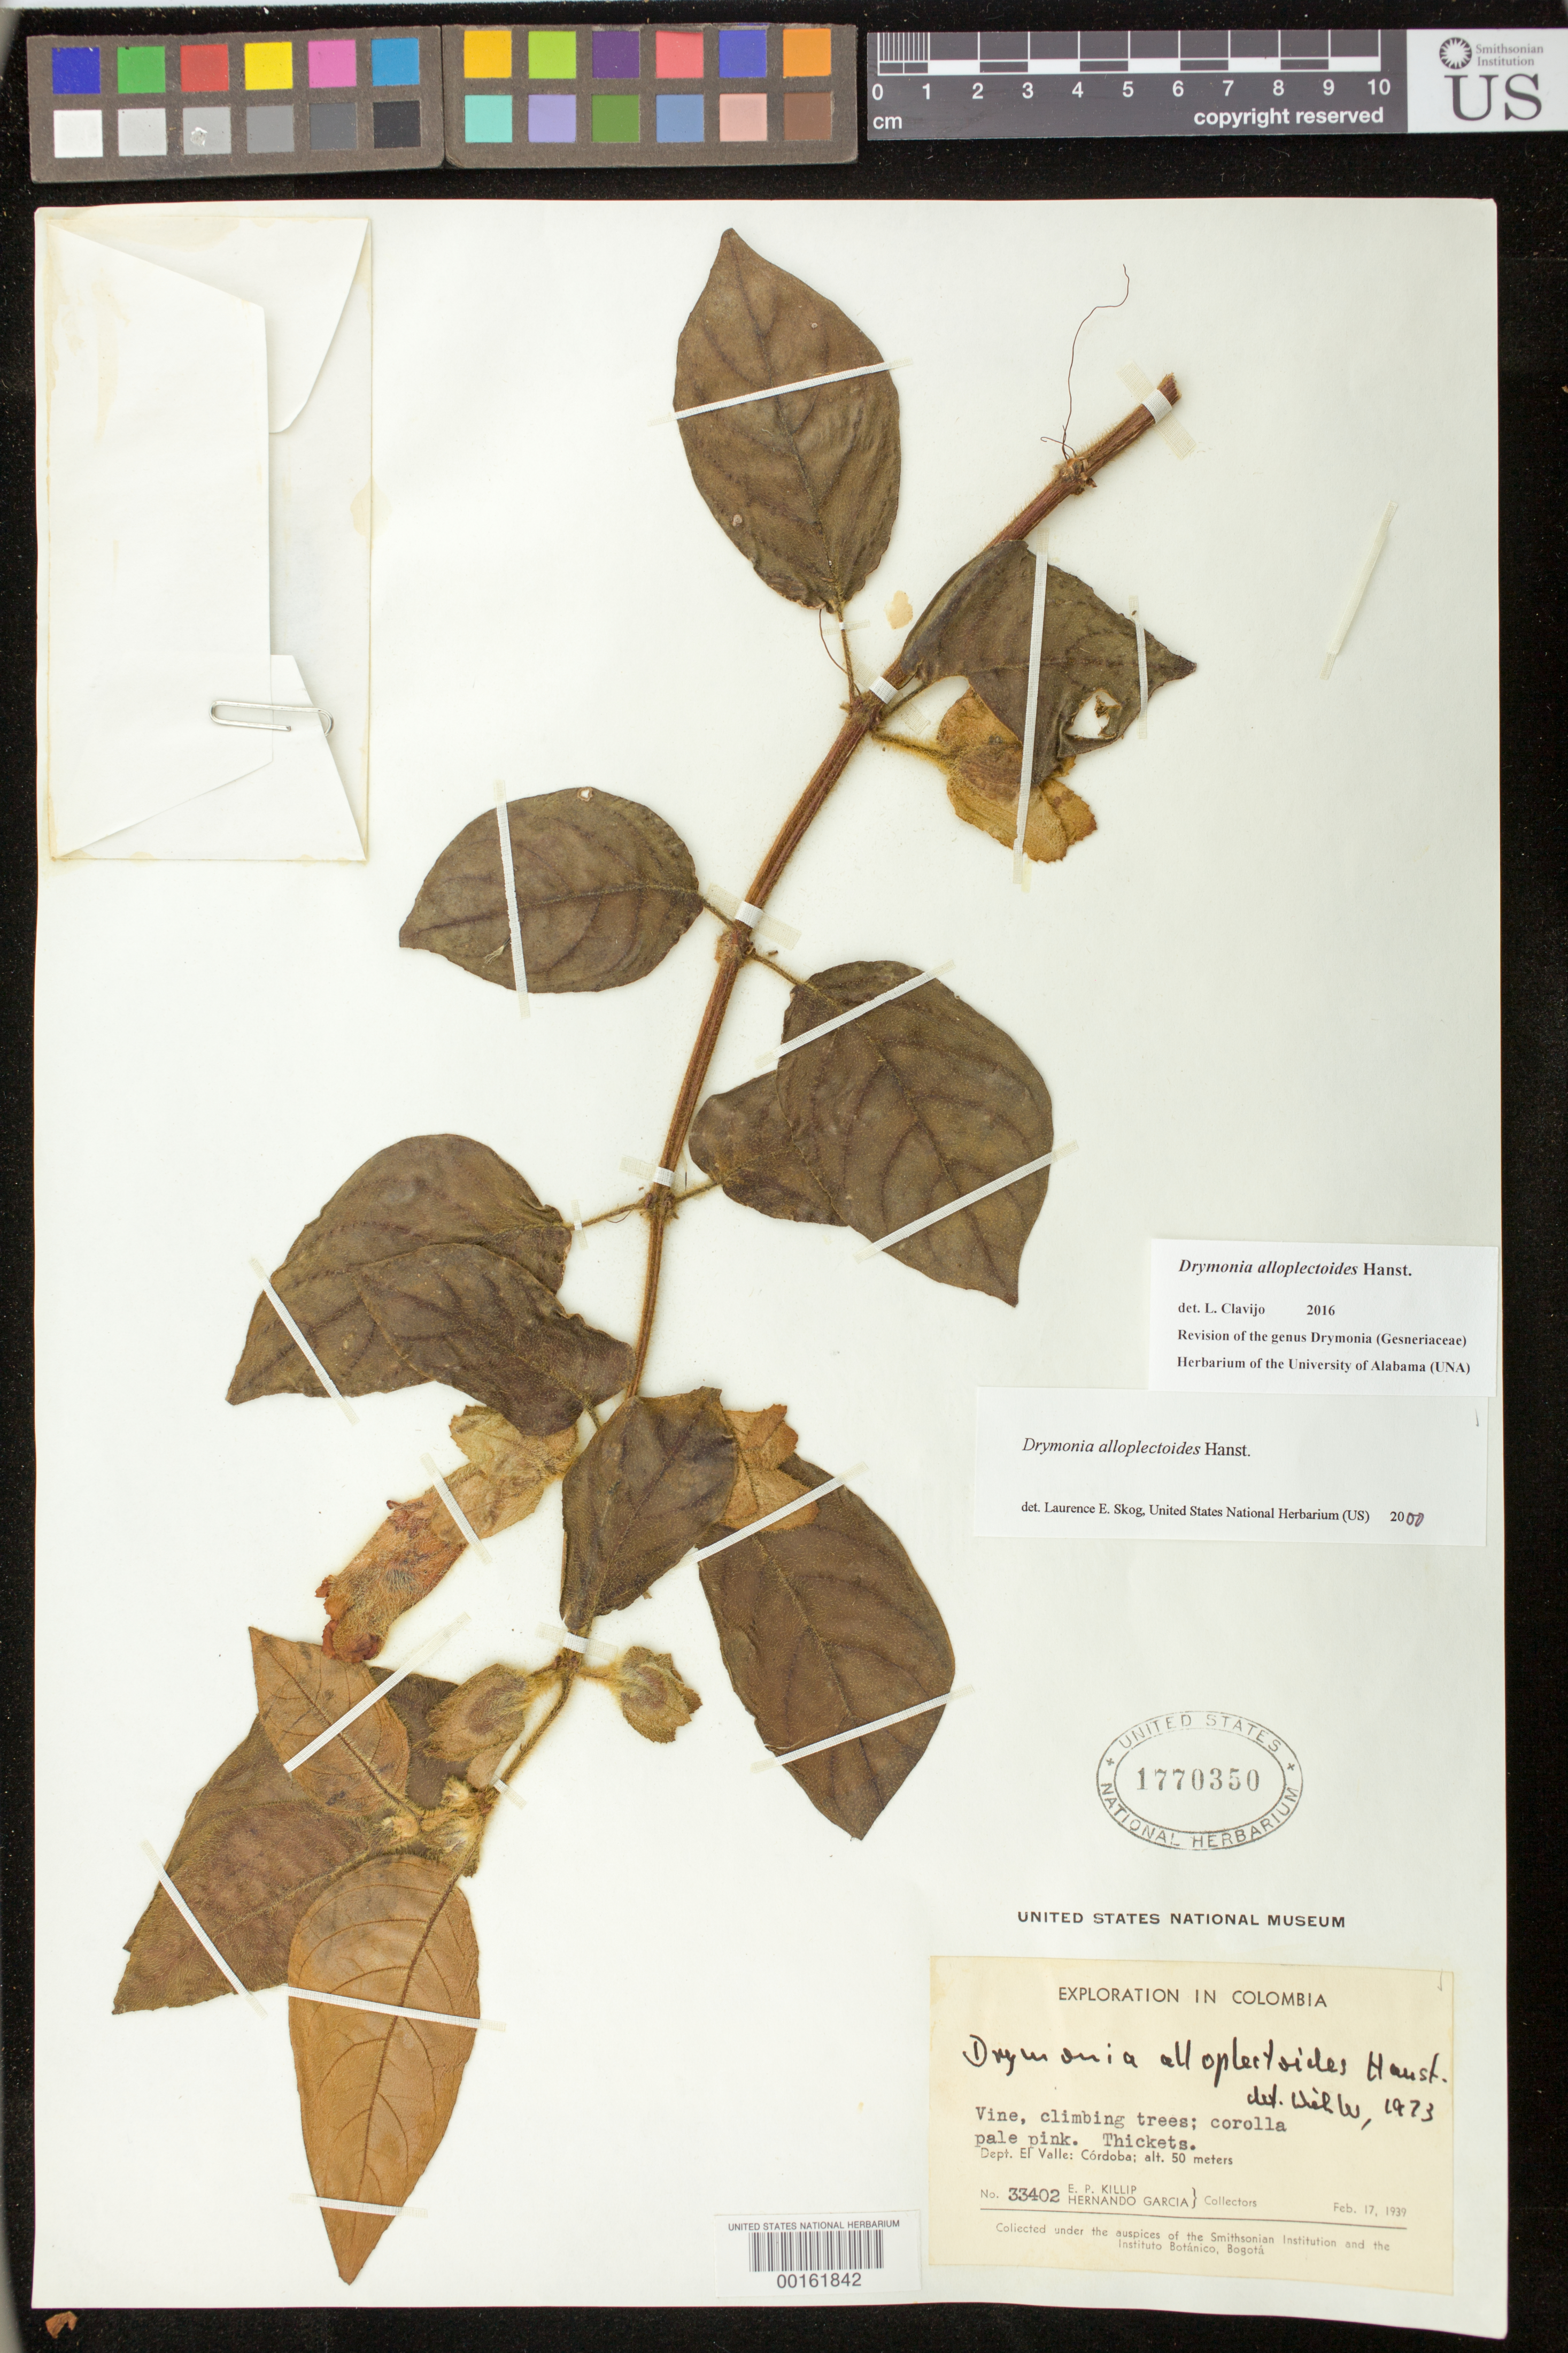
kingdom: Plantae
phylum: Tracheophyta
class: Magnoliopsida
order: Lamiales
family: Gesneriaceae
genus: Drymonia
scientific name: Drymonia alloplectoides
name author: Hanst.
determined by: Skog, Laurence E.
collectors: E. P. Killip & H. Garcia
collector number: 33402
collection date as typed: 17 Feb 1939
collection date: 1939-02-17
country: Colombia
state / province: Valle del Cauca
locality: Córdoba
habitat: Thickets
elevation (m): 50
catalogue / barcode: US 1770350